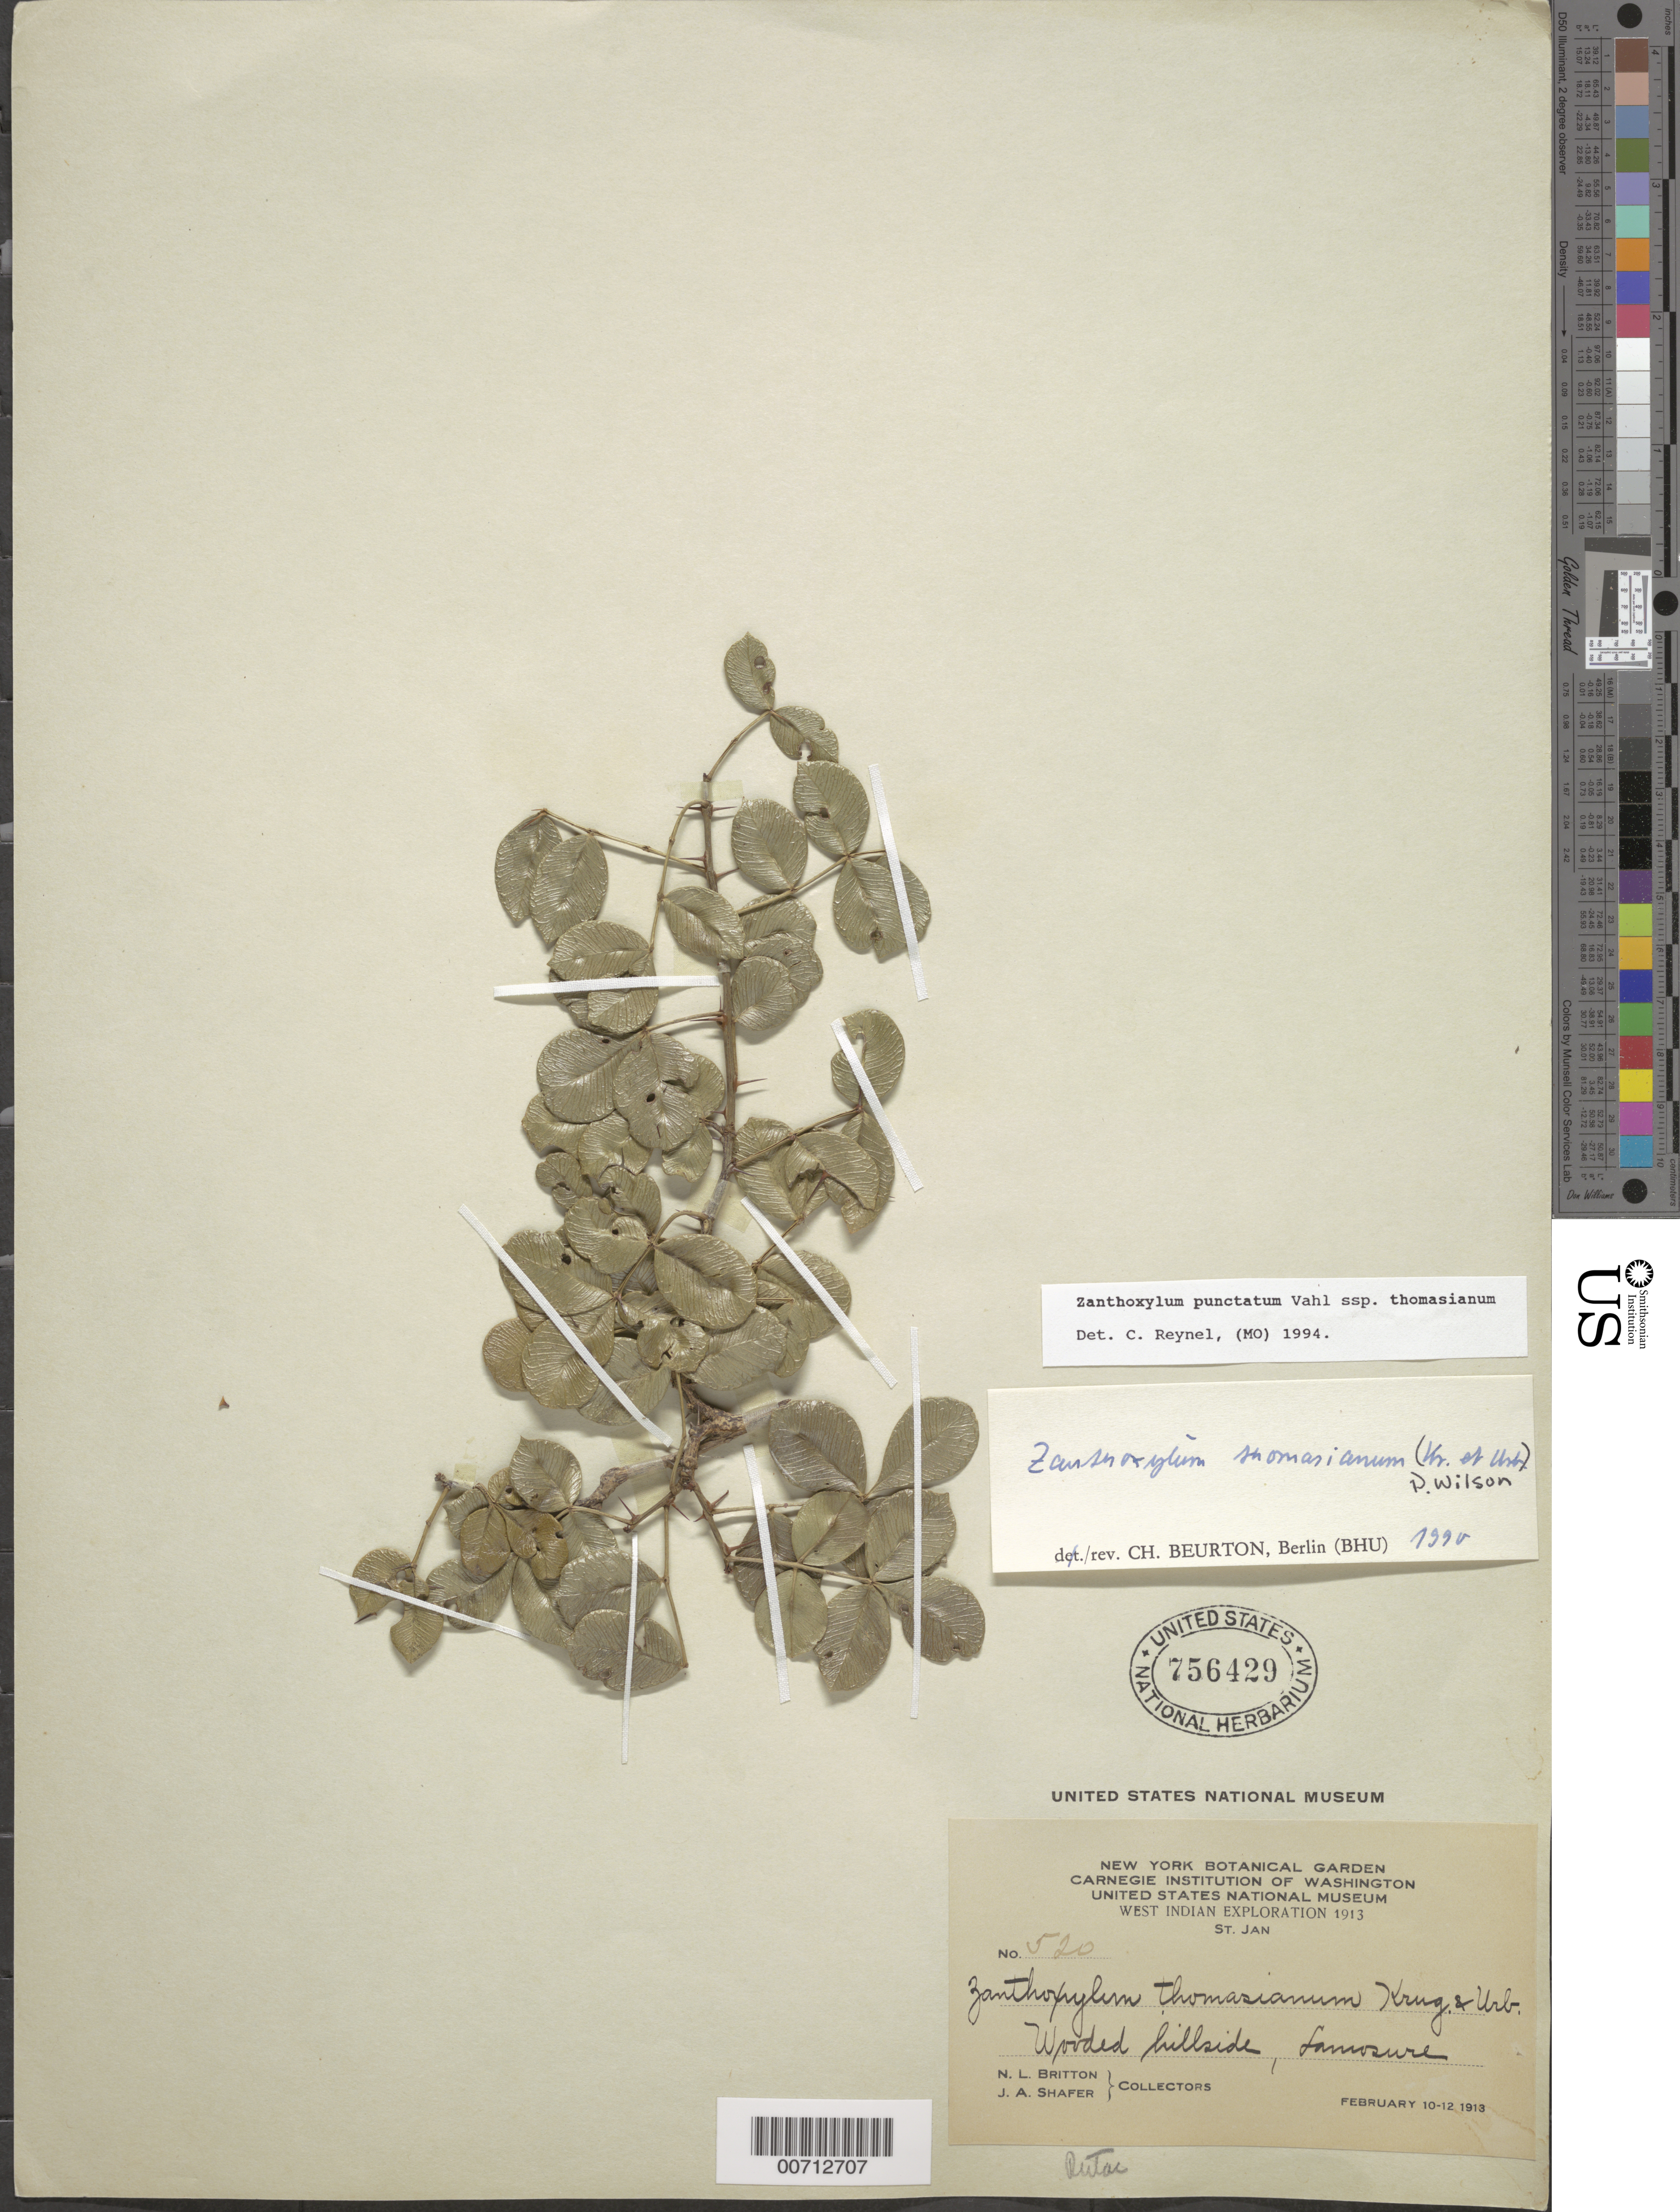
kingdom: Plantae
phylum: Tracheophyta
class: Magnoliopsida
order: Sapindales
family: Rutaceae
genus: Zanthoxylum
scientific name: Zanthoxylum punctatum subsp. thomasianum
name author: Vahl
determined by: Reynel, Carlos A., (MO), Missouri Botanical Garden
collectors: N. Britton & J. A. Shafer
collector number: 520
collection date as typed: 10 Feb 1913 to 12 Feb 1913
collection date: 1913-02-10/1913-02-12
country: U.S. Virgin Islands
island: St. John Island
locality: Lamosure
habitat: Wooded hillside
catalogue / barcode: US 756429